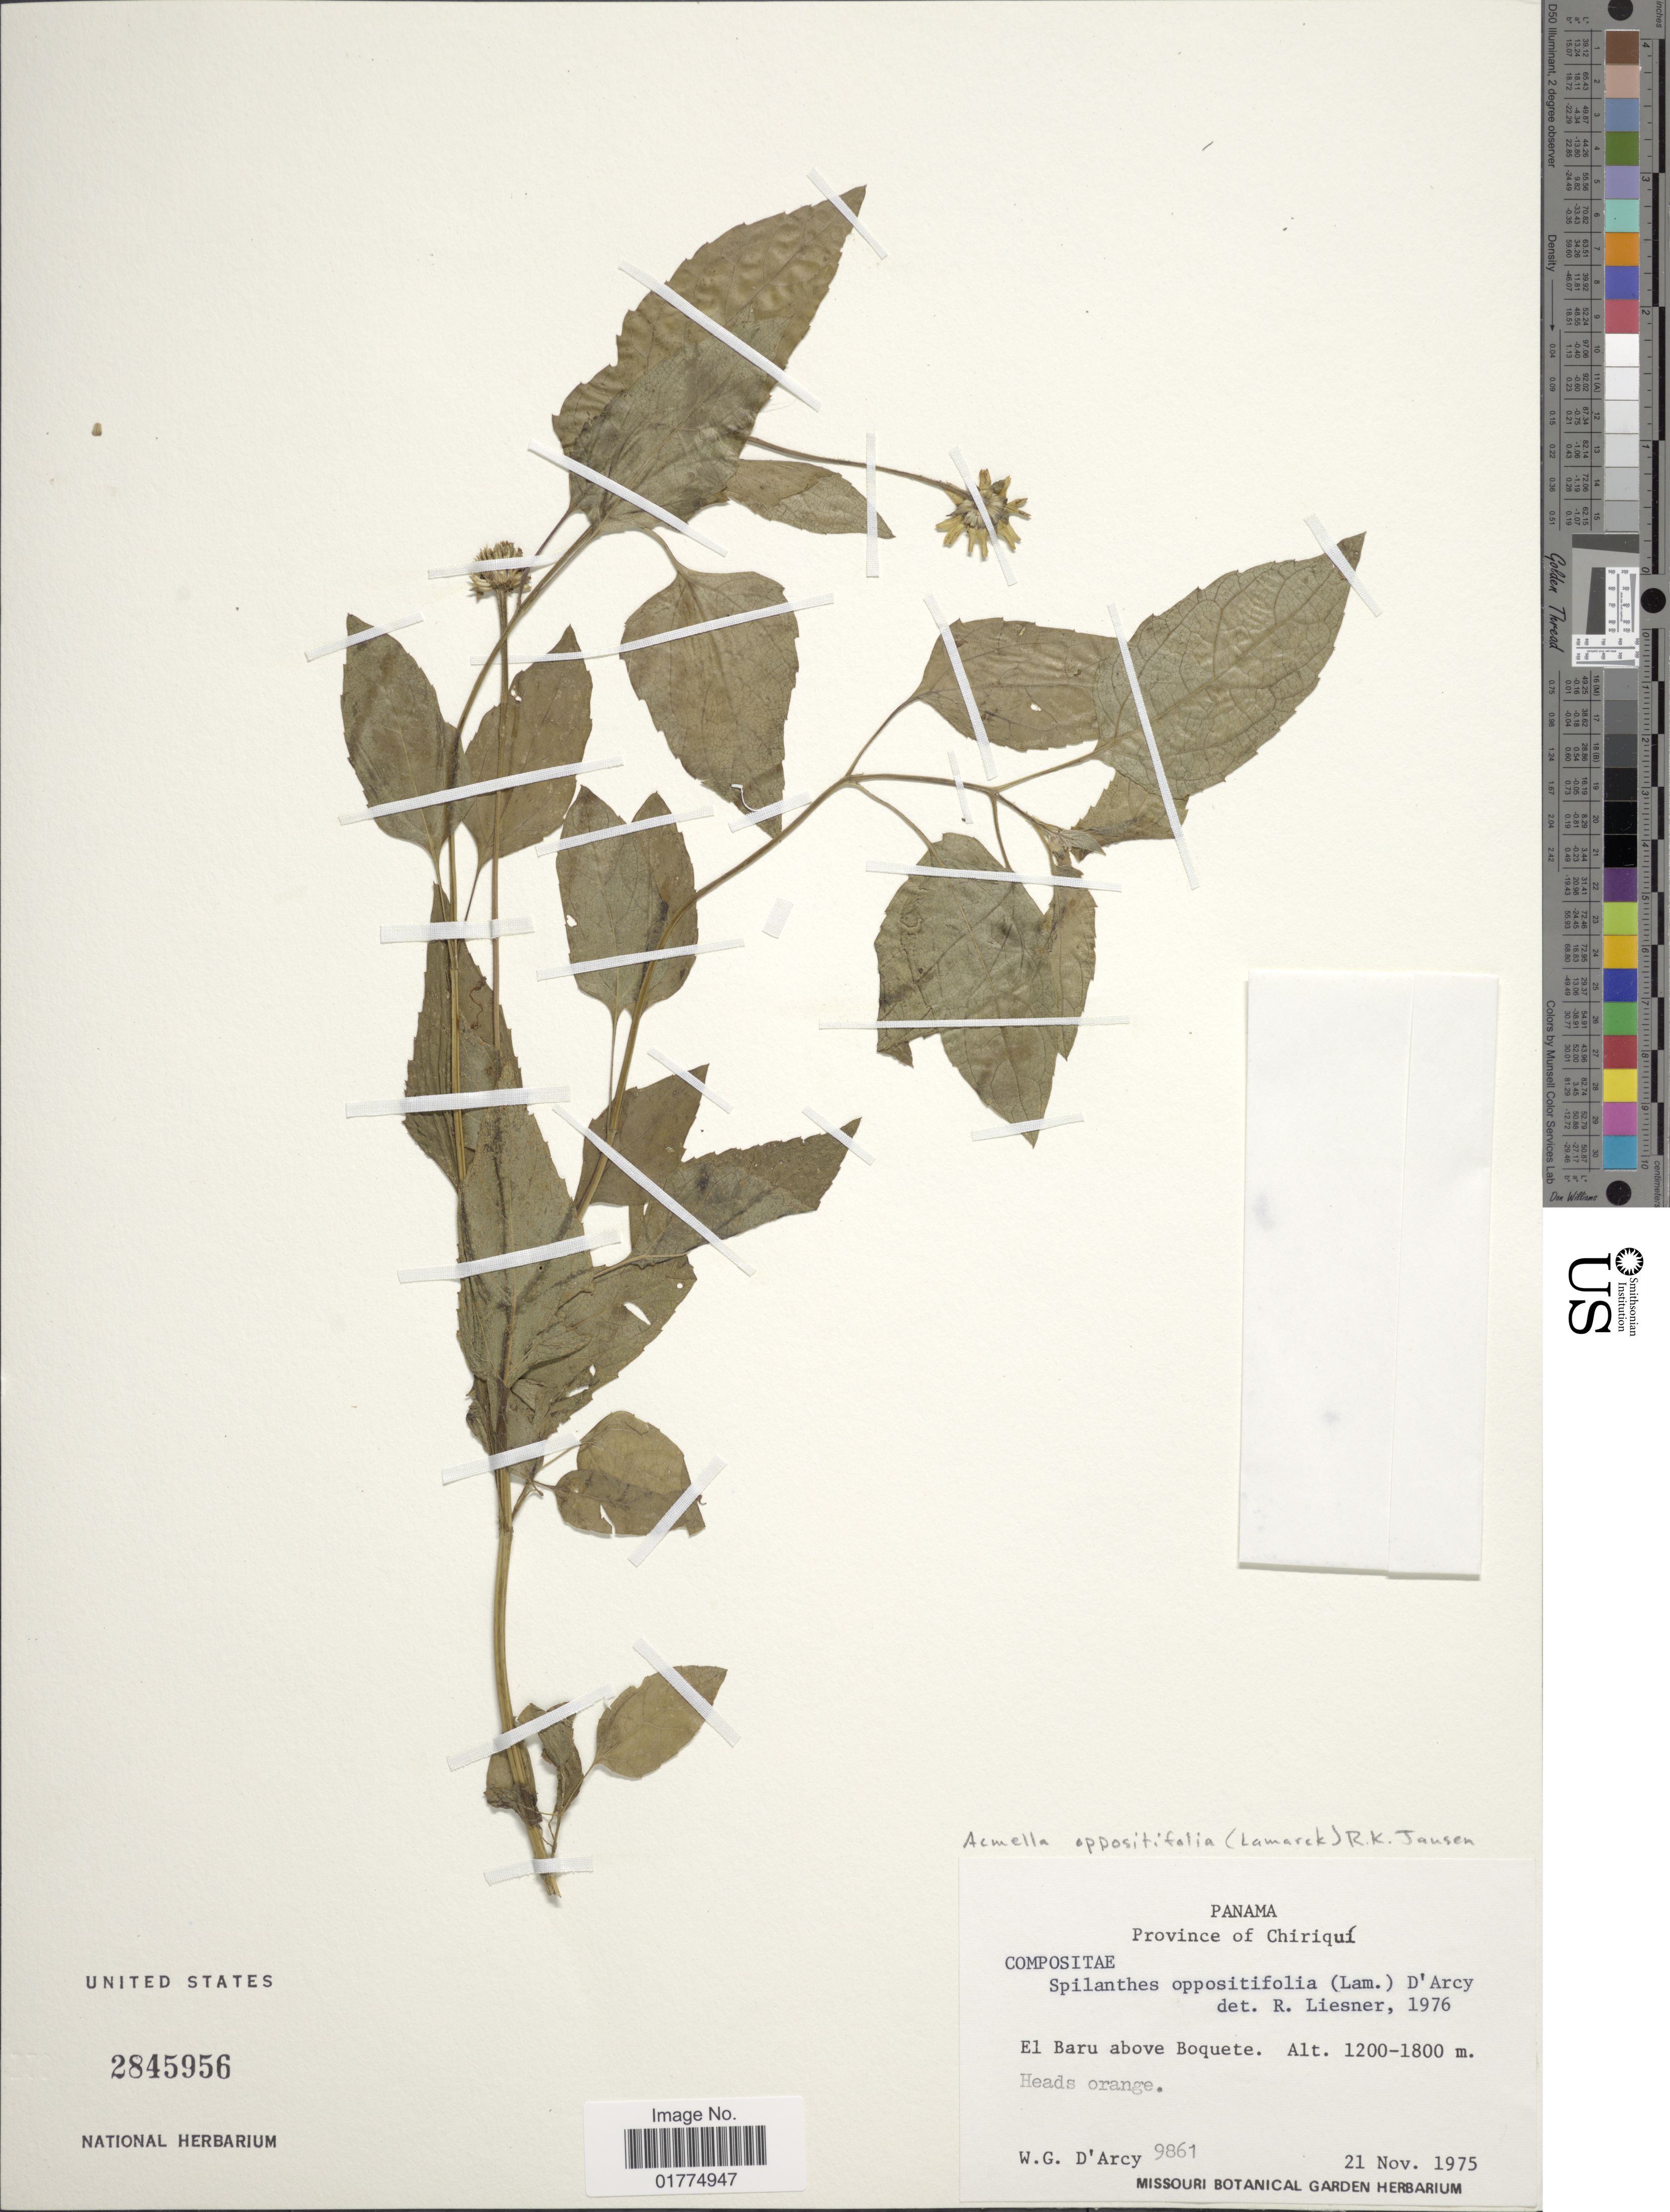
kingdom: Plantae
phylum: Tracheophyta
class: Magnoliopsida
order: Asterales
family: Asteraceae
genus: Acmella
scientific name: Acmella repens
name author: (Walter) Rich.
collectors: W. G. D'Arcy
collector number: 9861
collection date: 1975-11-21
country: Panama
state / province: Chiriqui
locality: Province of Chiriquí. El Baru above Boquete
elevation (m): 1200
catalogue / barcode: US 2845956